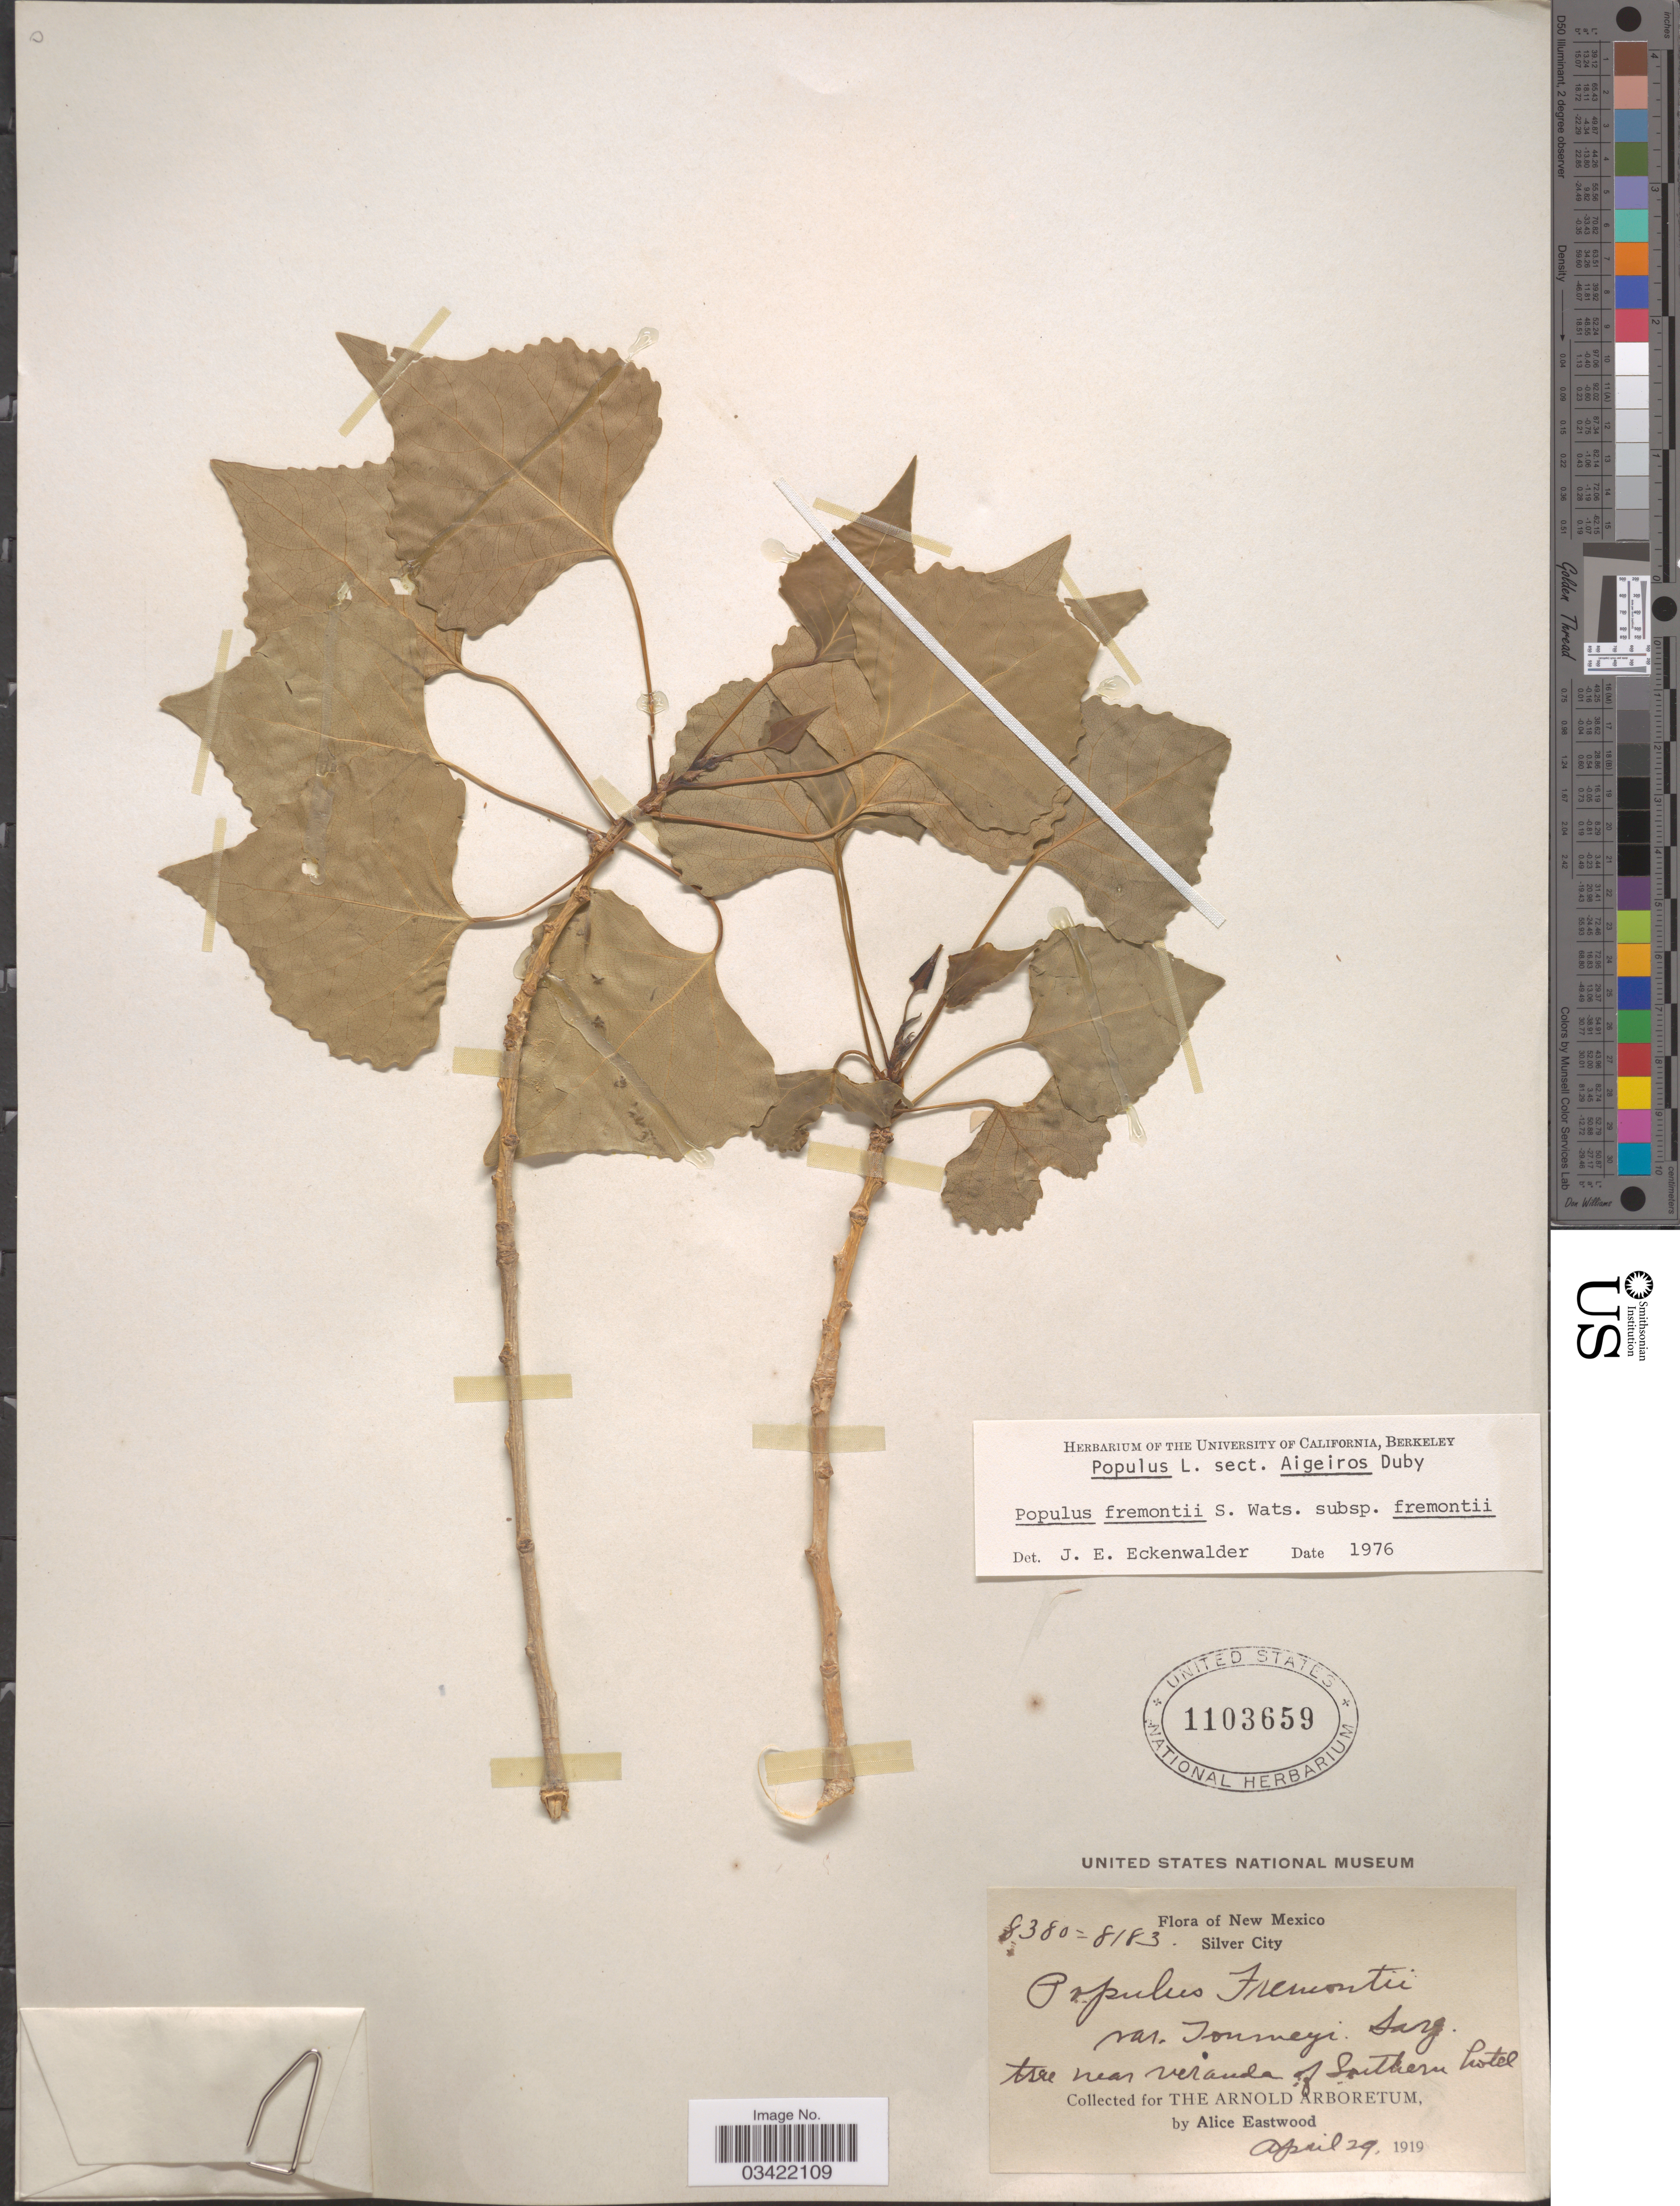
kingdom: Plantae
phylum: Tracheophyta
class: Magnoliopsida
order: Malpighiales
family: Salicaceae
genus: Populus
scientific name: Populus fremontii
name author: S. Watson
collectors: A. Eastwood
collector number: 8380/8183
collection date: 1919-04-29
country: United States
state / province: New Mexico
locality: Silver City. Near veranda of Southern hotel.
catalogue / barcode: US 1103659